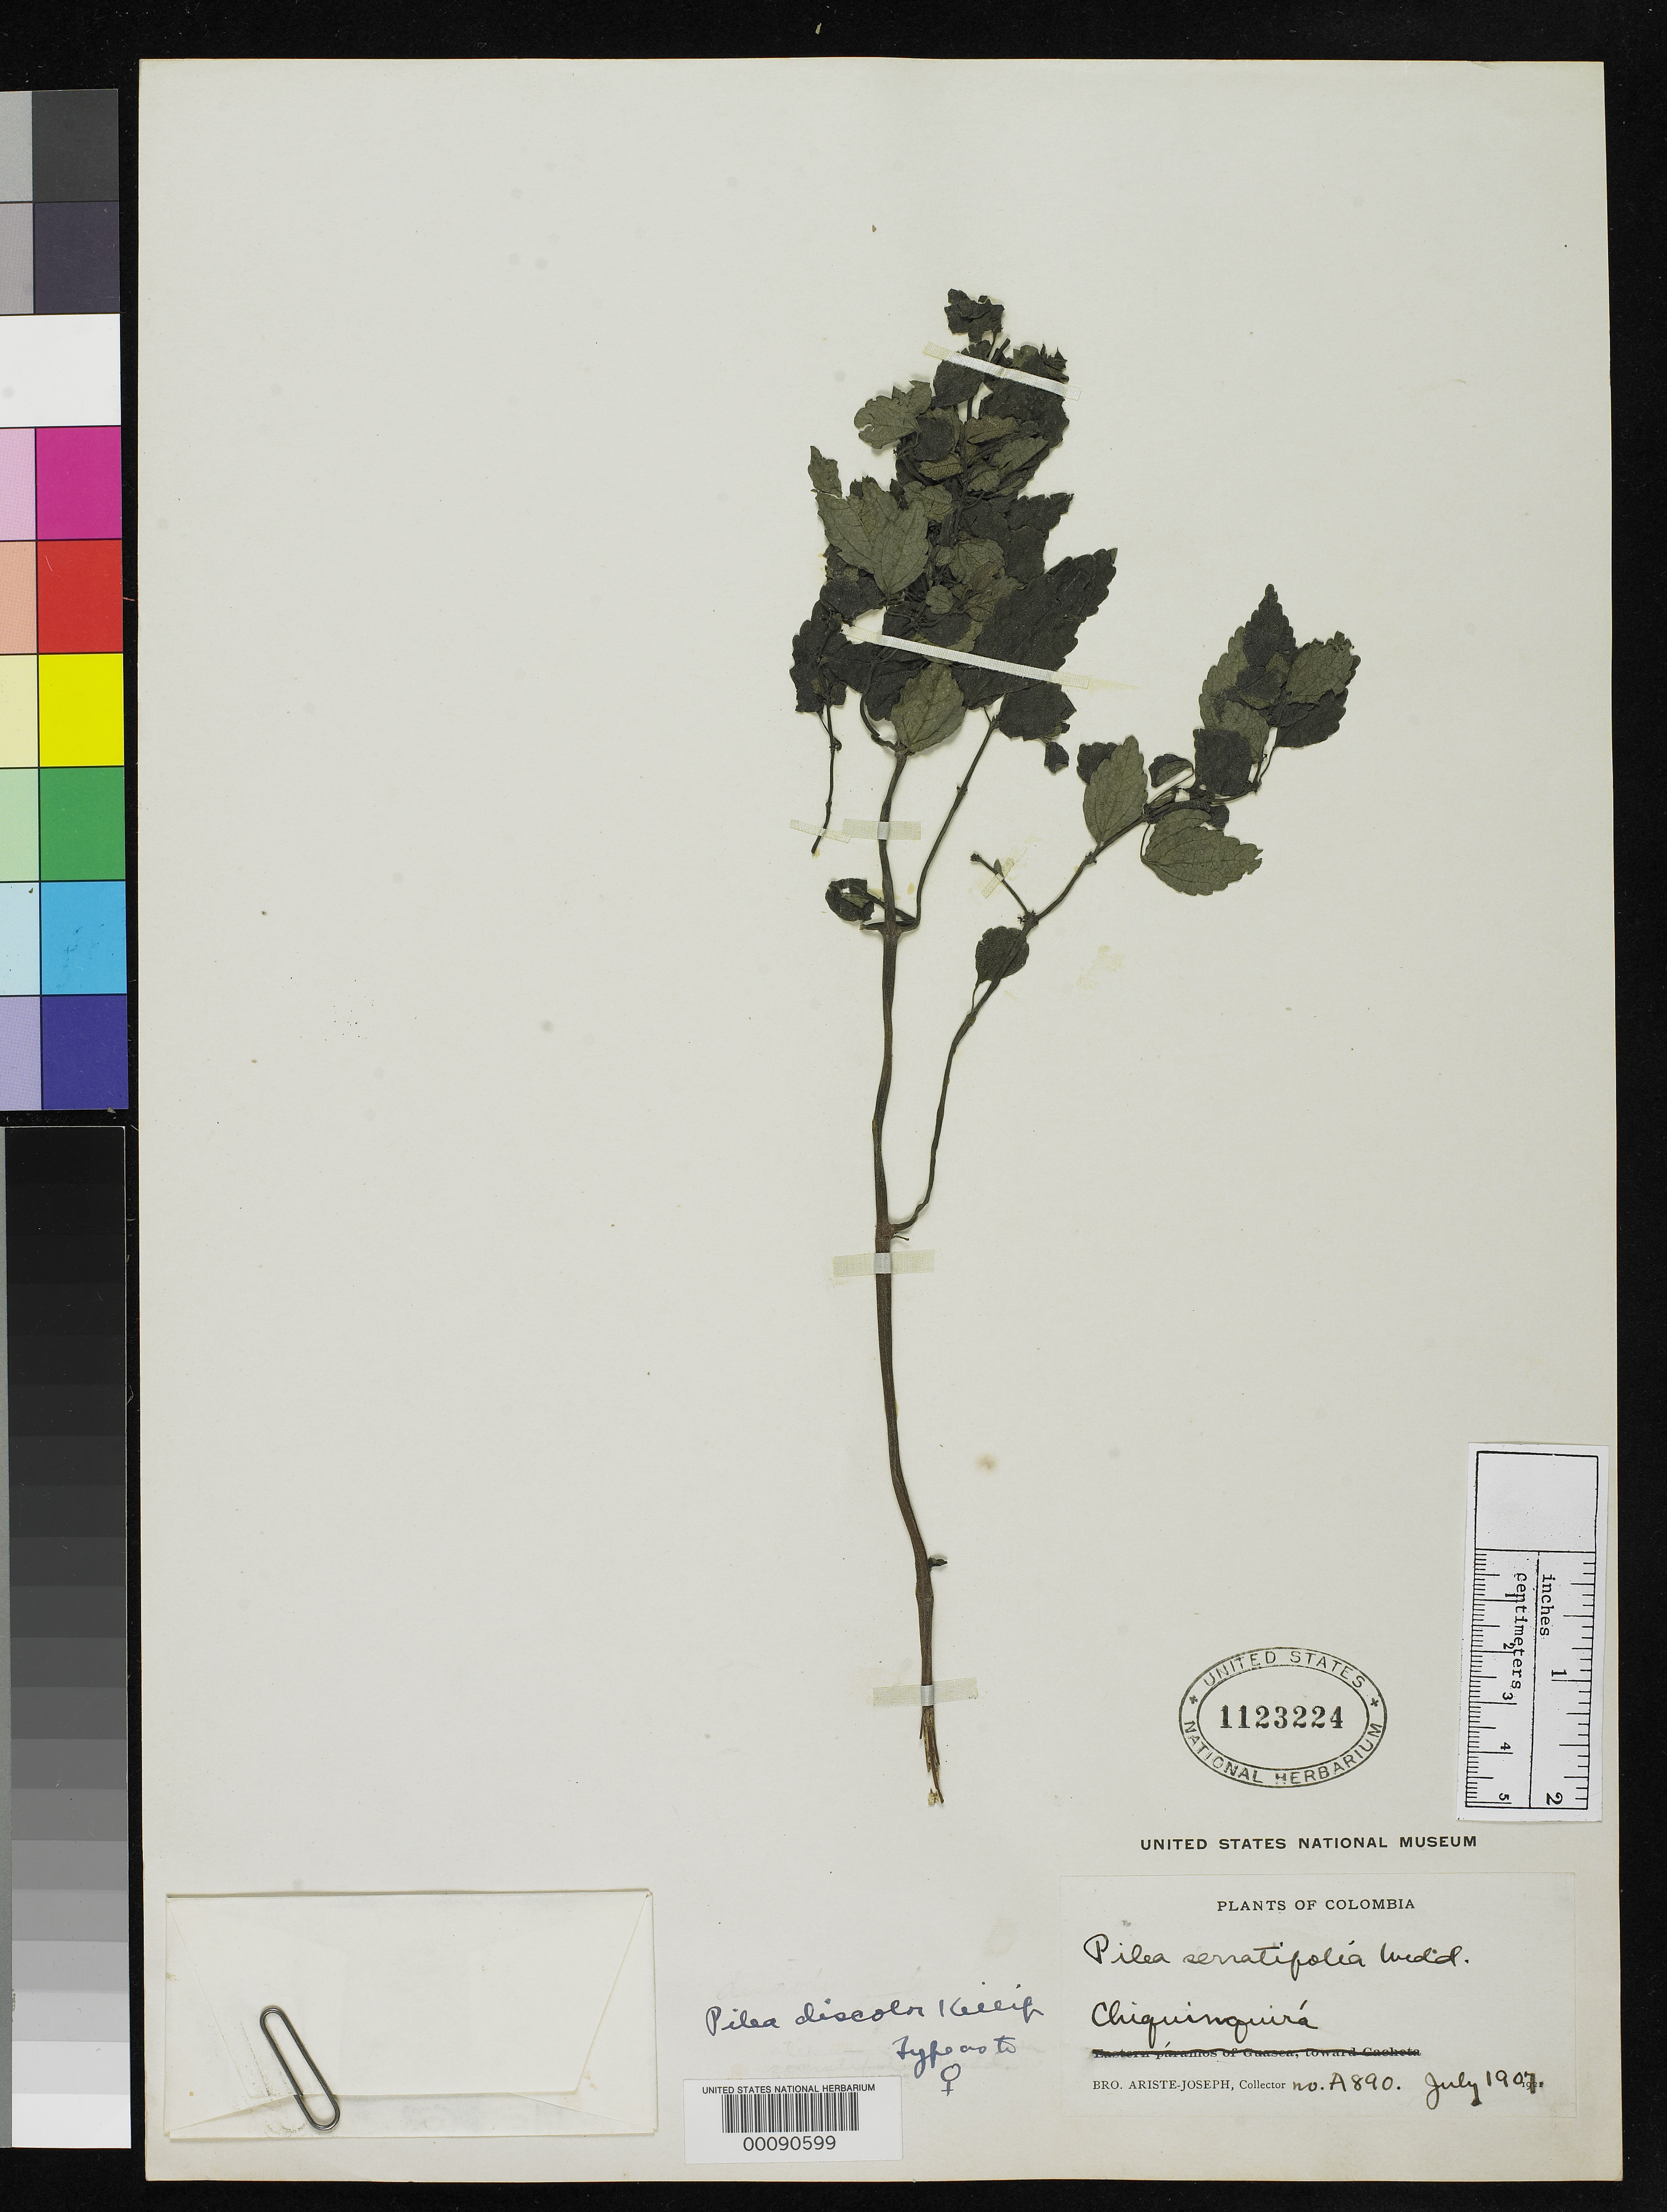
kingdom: Plantae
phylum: Tracheophyta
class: Magnoliopsida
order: Rosales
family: Urticaceae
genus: Pilea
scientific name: Pilea discolor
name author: Killip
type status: Syntype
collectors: Bro. Ariste-Joseph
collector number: A 890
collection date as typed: Jul 1907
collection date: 1907-07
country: Colombia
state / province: Cundinamarca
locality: Chinquinquira, Eastern Cordillera.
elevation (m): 2500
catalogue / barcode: US 1123224